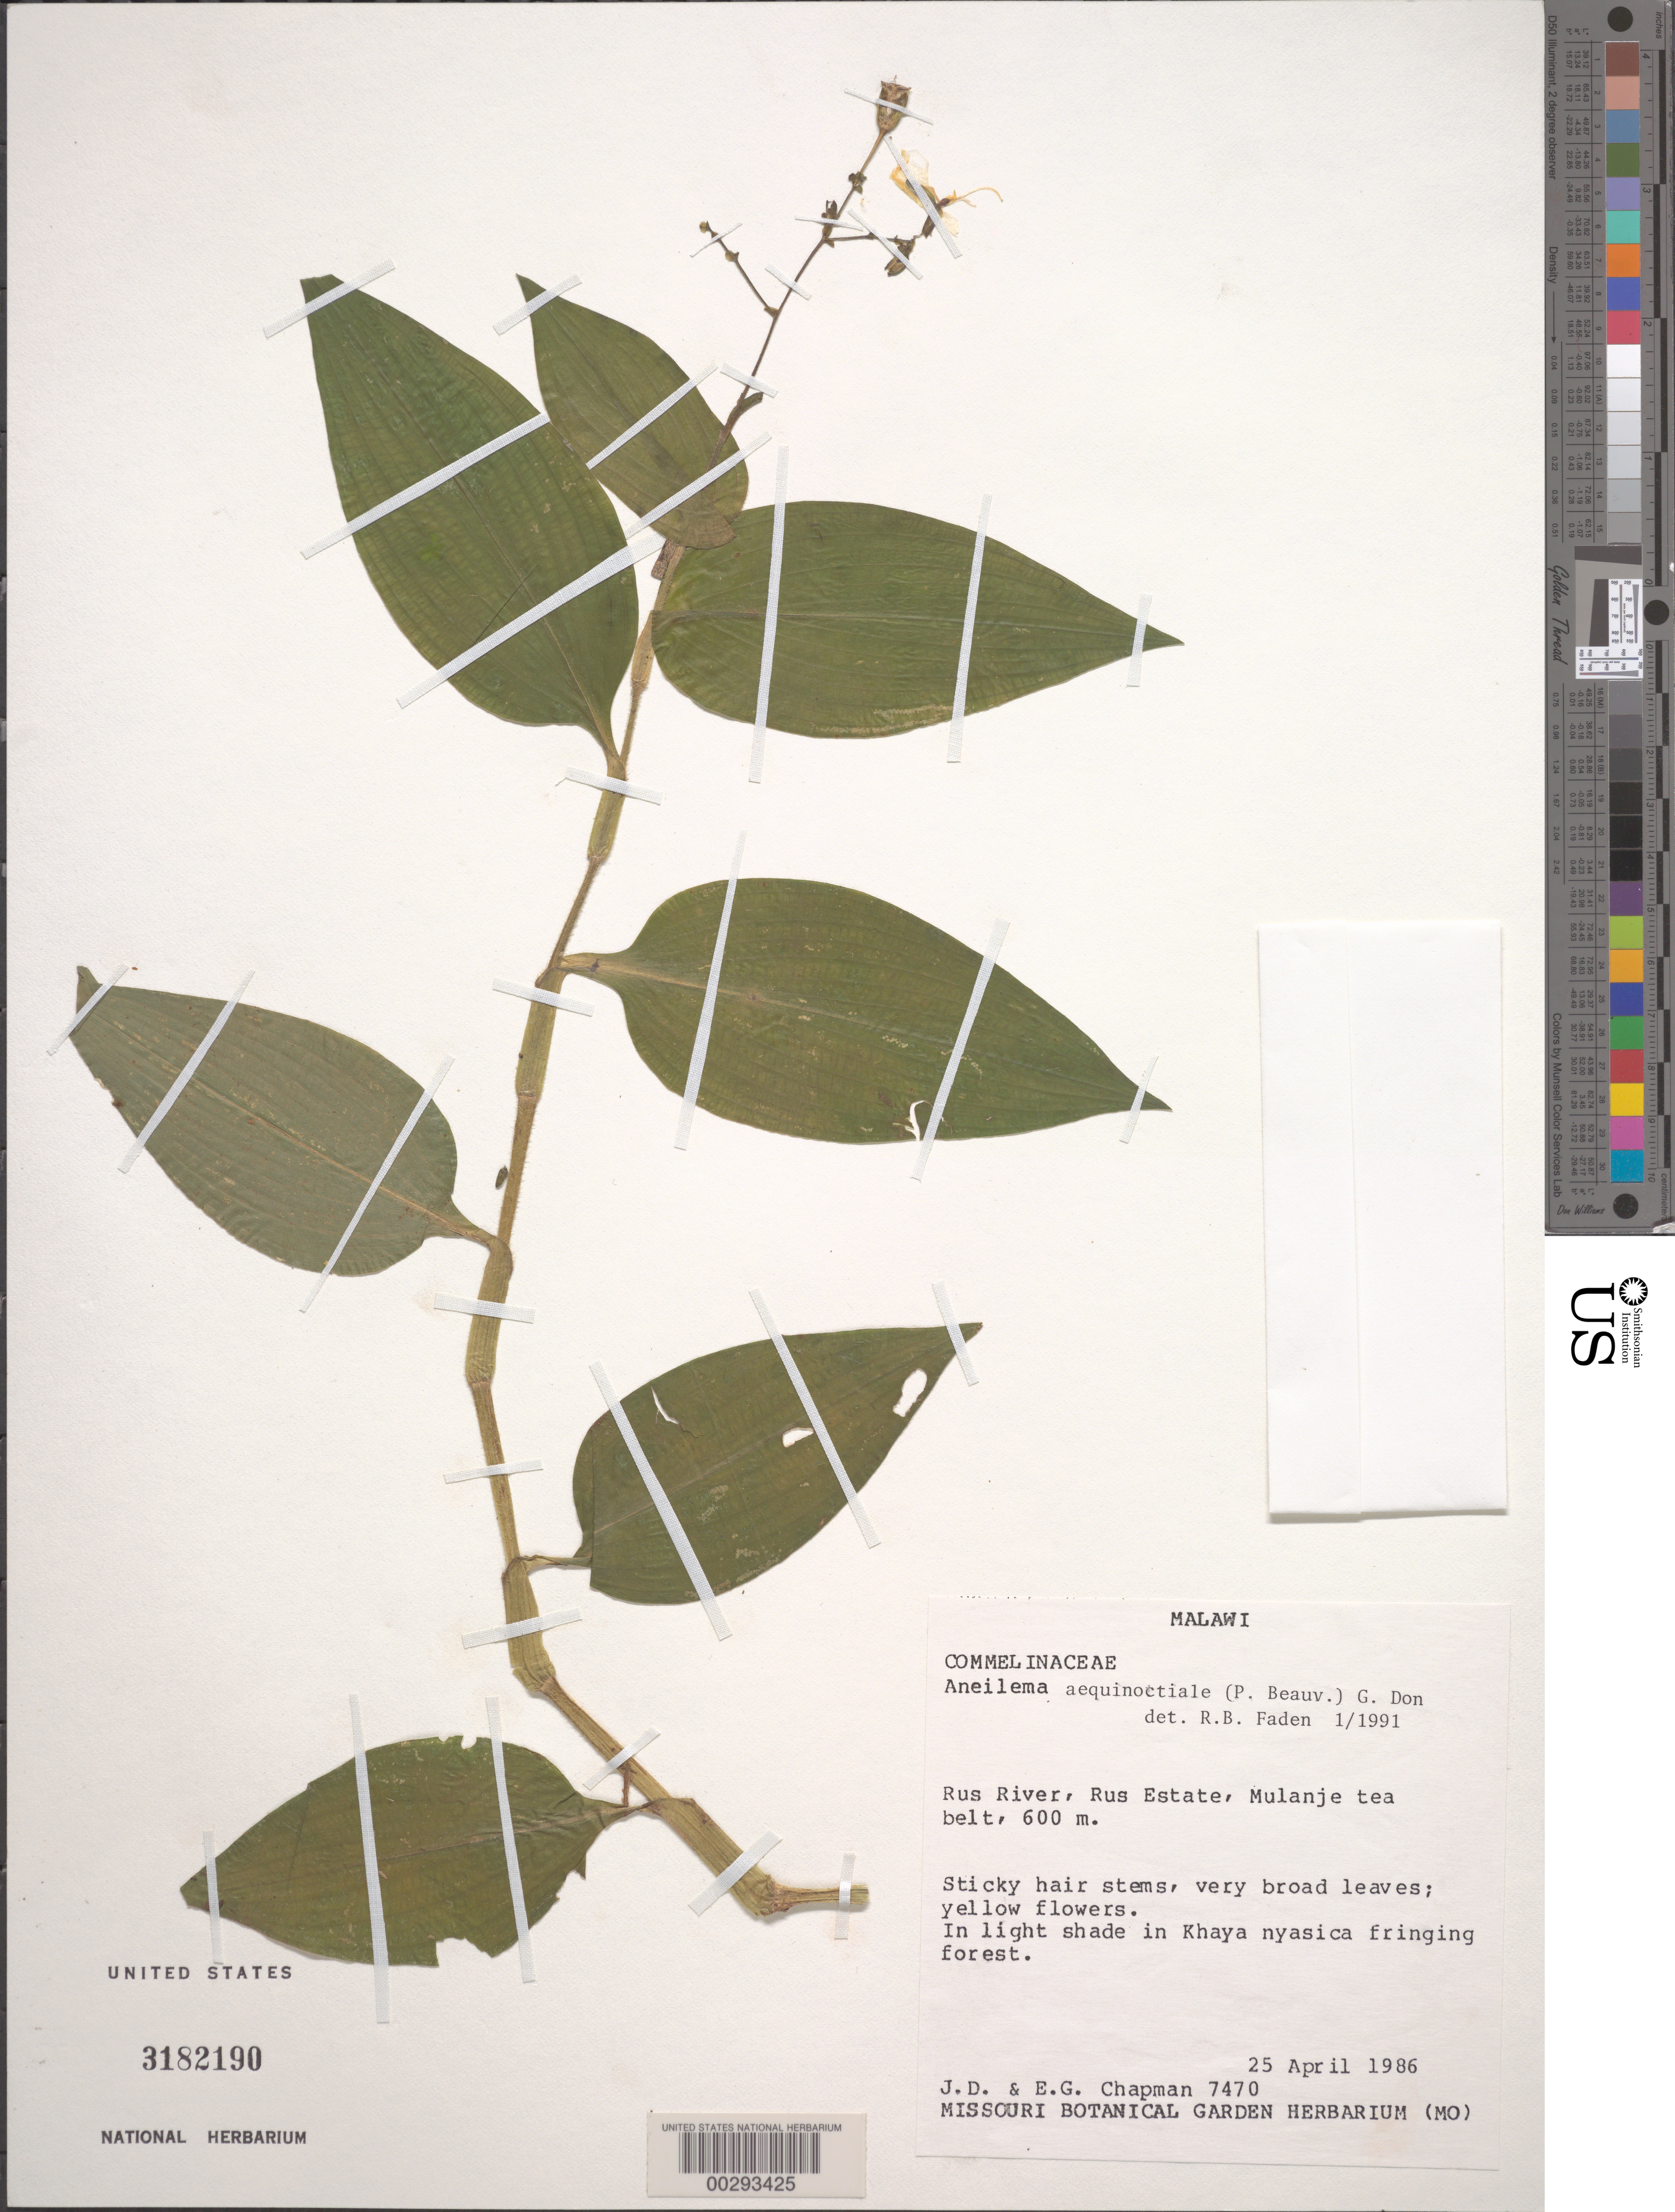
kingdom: Plantae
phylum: Tracheophyta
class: Liliopsida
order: Commelinales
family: Commelinaceae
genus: Aneilema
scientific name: Aneilema aequinoctiale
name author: (P. Beauv.) Loudon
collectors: J. D. Chapman & E. G. Chapman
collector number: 7470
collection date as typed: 25 Apr 1986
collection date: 1986-04-25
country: Malawi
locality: Rus river, rus estate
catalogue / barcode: US 3182190